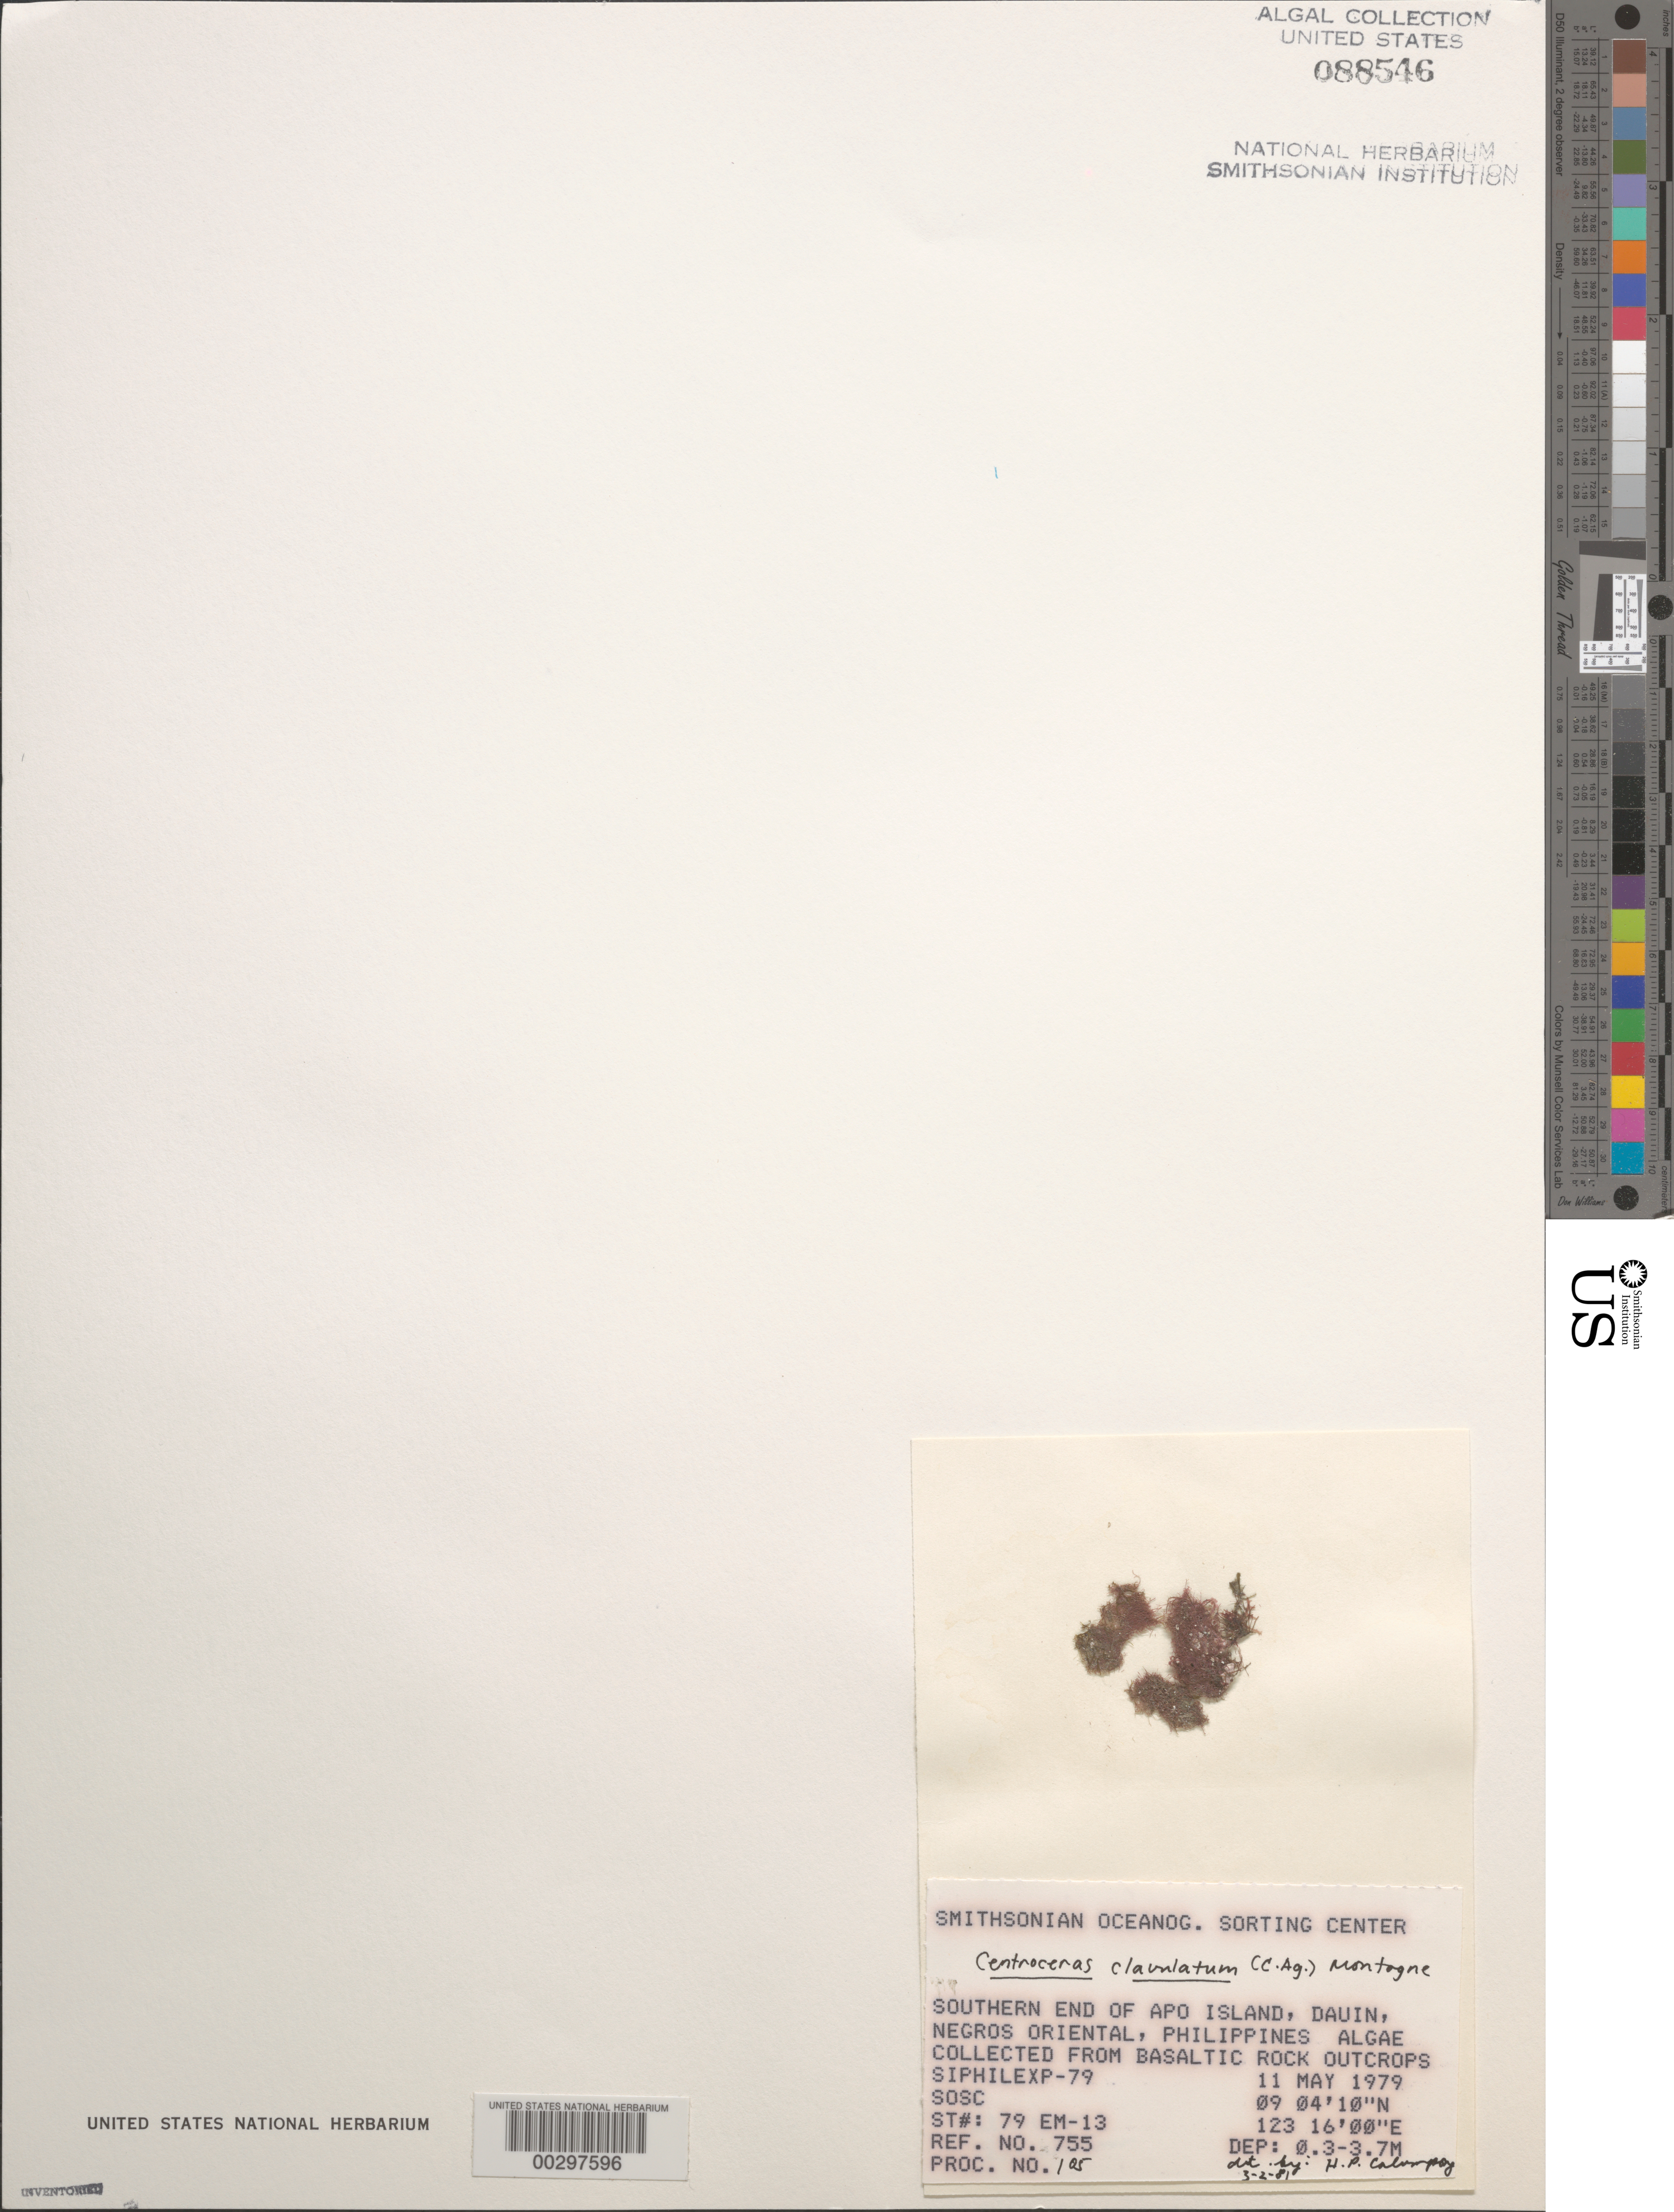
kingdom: Plantae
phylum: Rhodophyta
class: Florideophyceae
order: Ceramiales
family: Ceramiaceae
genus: Centroceras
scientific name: Centroceras clavulatum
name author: (C. Agardh) Mont.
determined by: Calumpong, H. P.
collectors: SOSC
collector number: Station 79 Em-13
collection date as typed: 11 May 1979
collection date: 1979-05-11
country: Philippines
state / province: Central Visayas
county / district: Negros Oriental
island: Negros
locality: Apo Island, Dauin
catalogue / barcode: US 88546